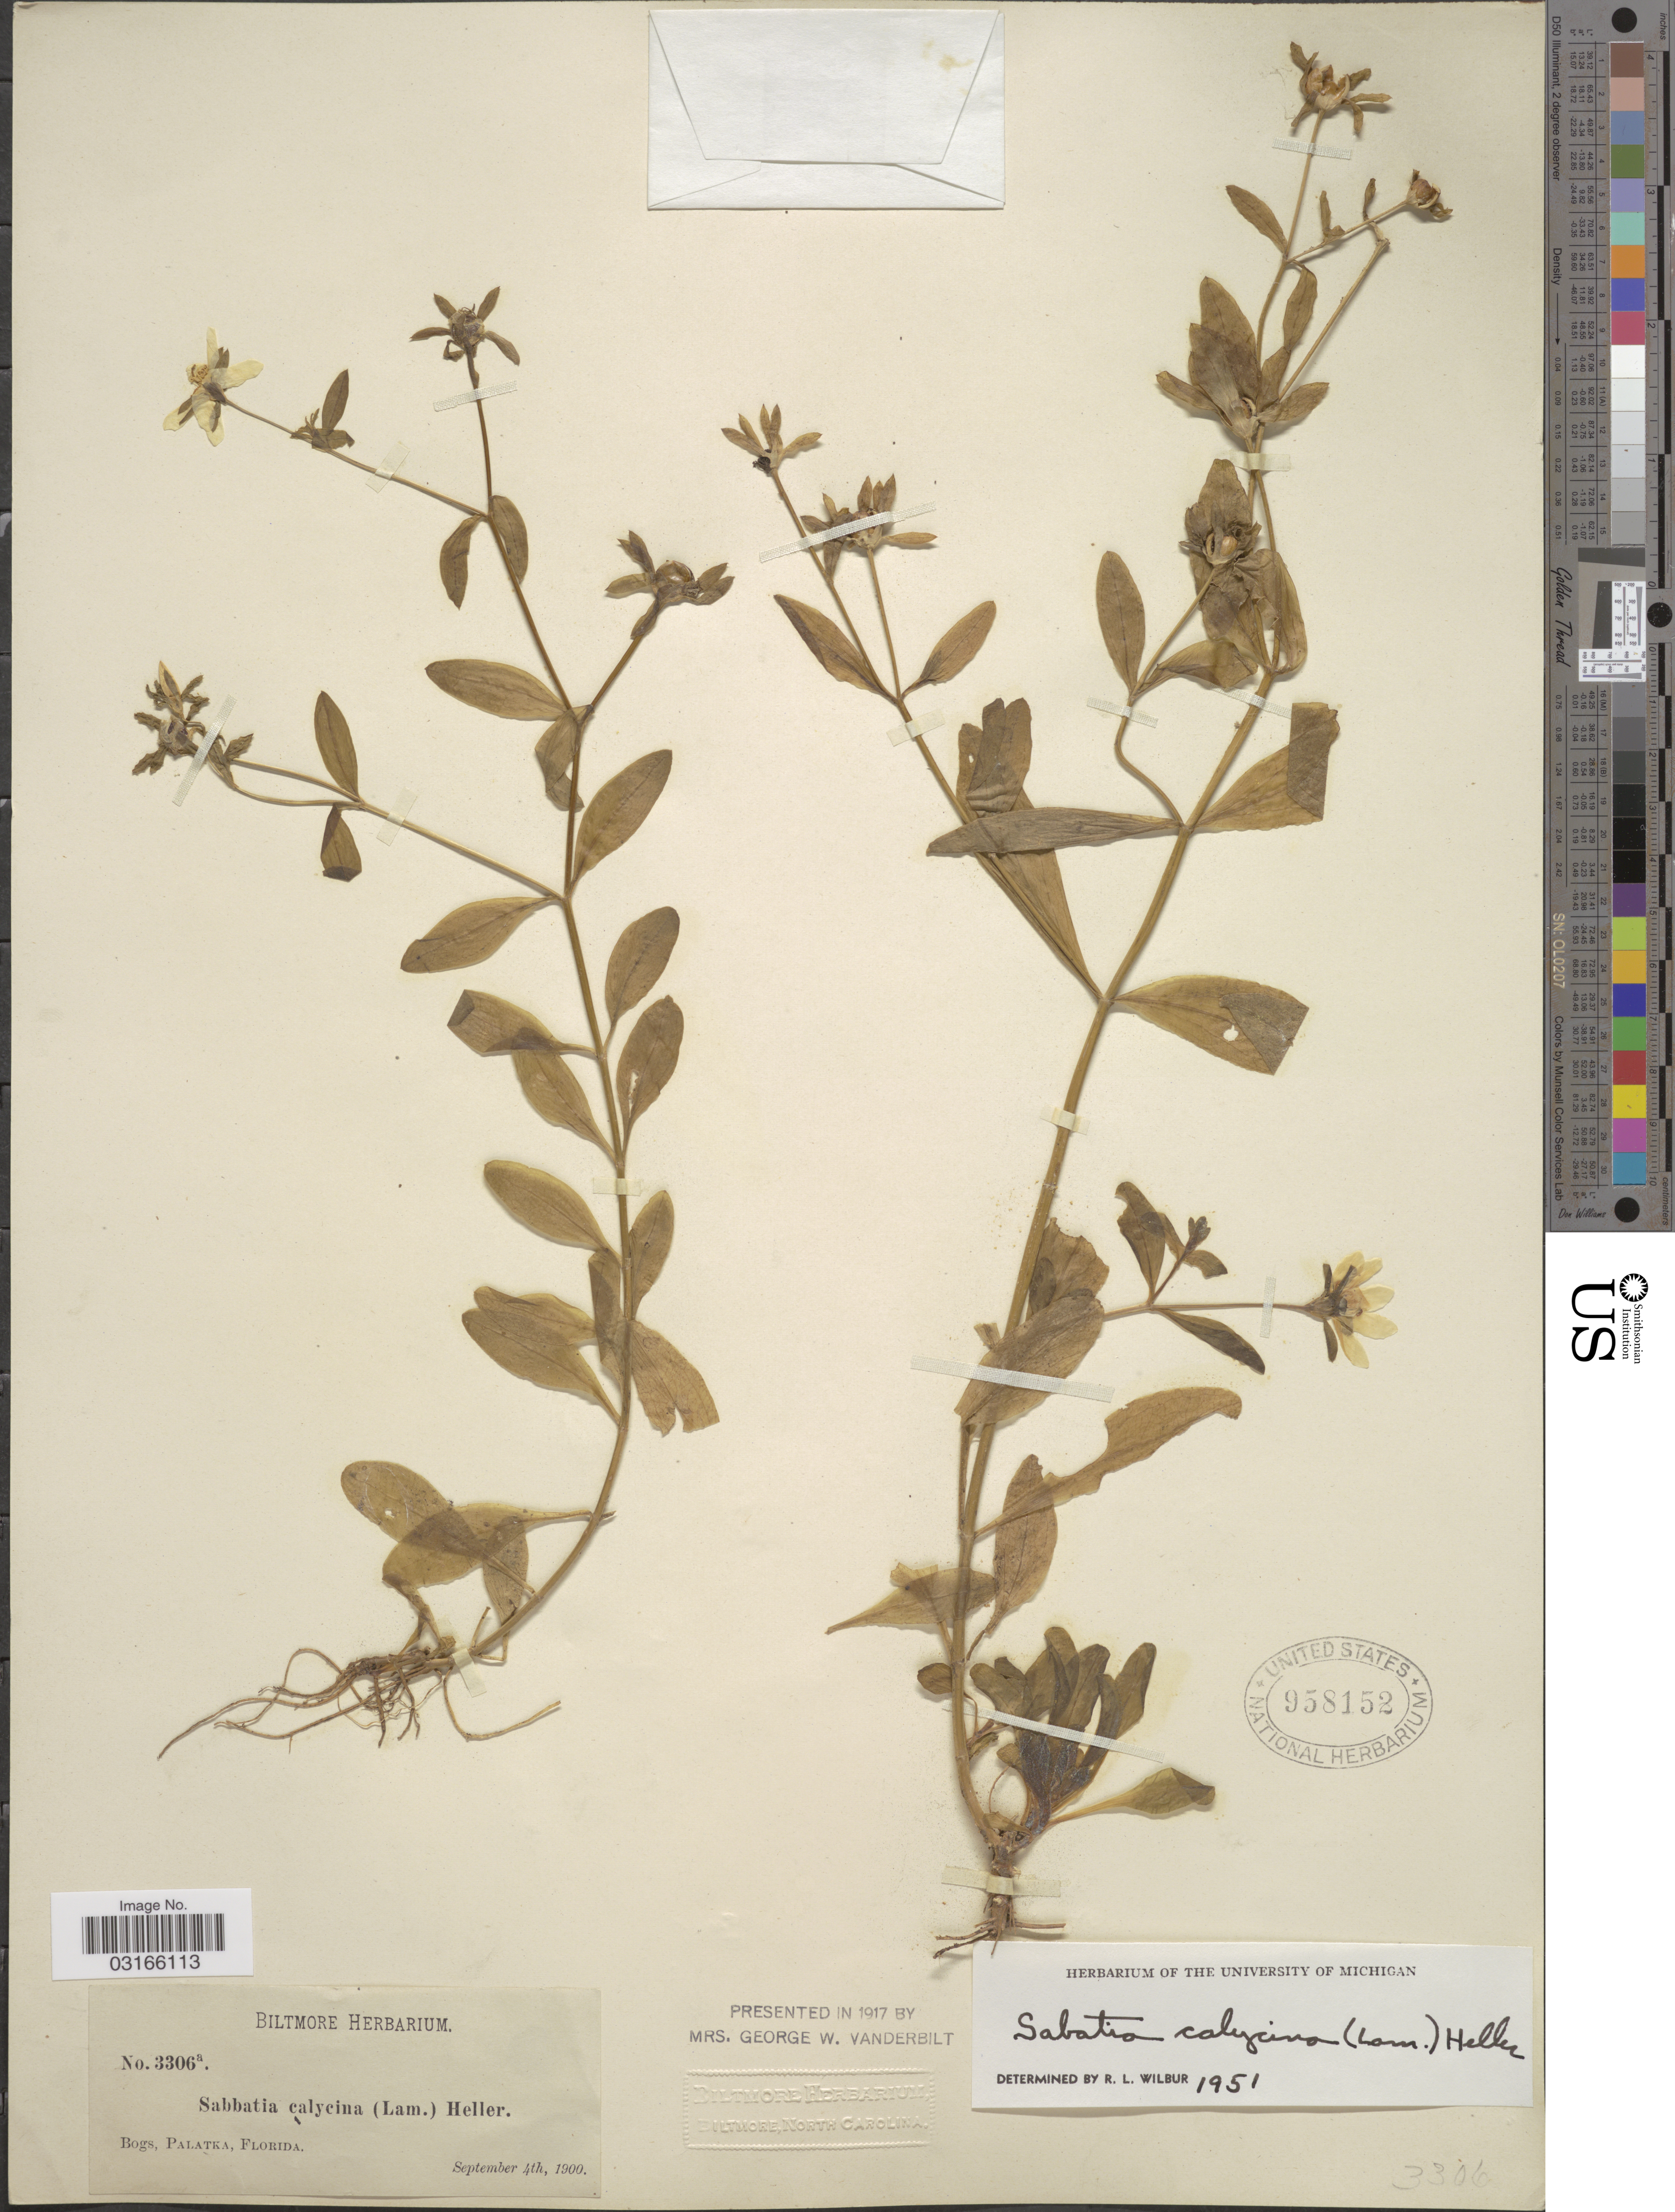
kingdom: Plantae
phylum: Tracheophyta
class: Magnoliopsida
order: Gentianales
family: Gentianaceae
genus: Sabatia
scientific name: Sabatia calycina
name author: (Lam.) A. Heller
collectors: ex herb. Biltmore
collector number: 3306a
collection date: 1900-09-04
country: United States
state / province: Florida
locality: Bogs, Palatka.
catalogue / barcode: US 958152